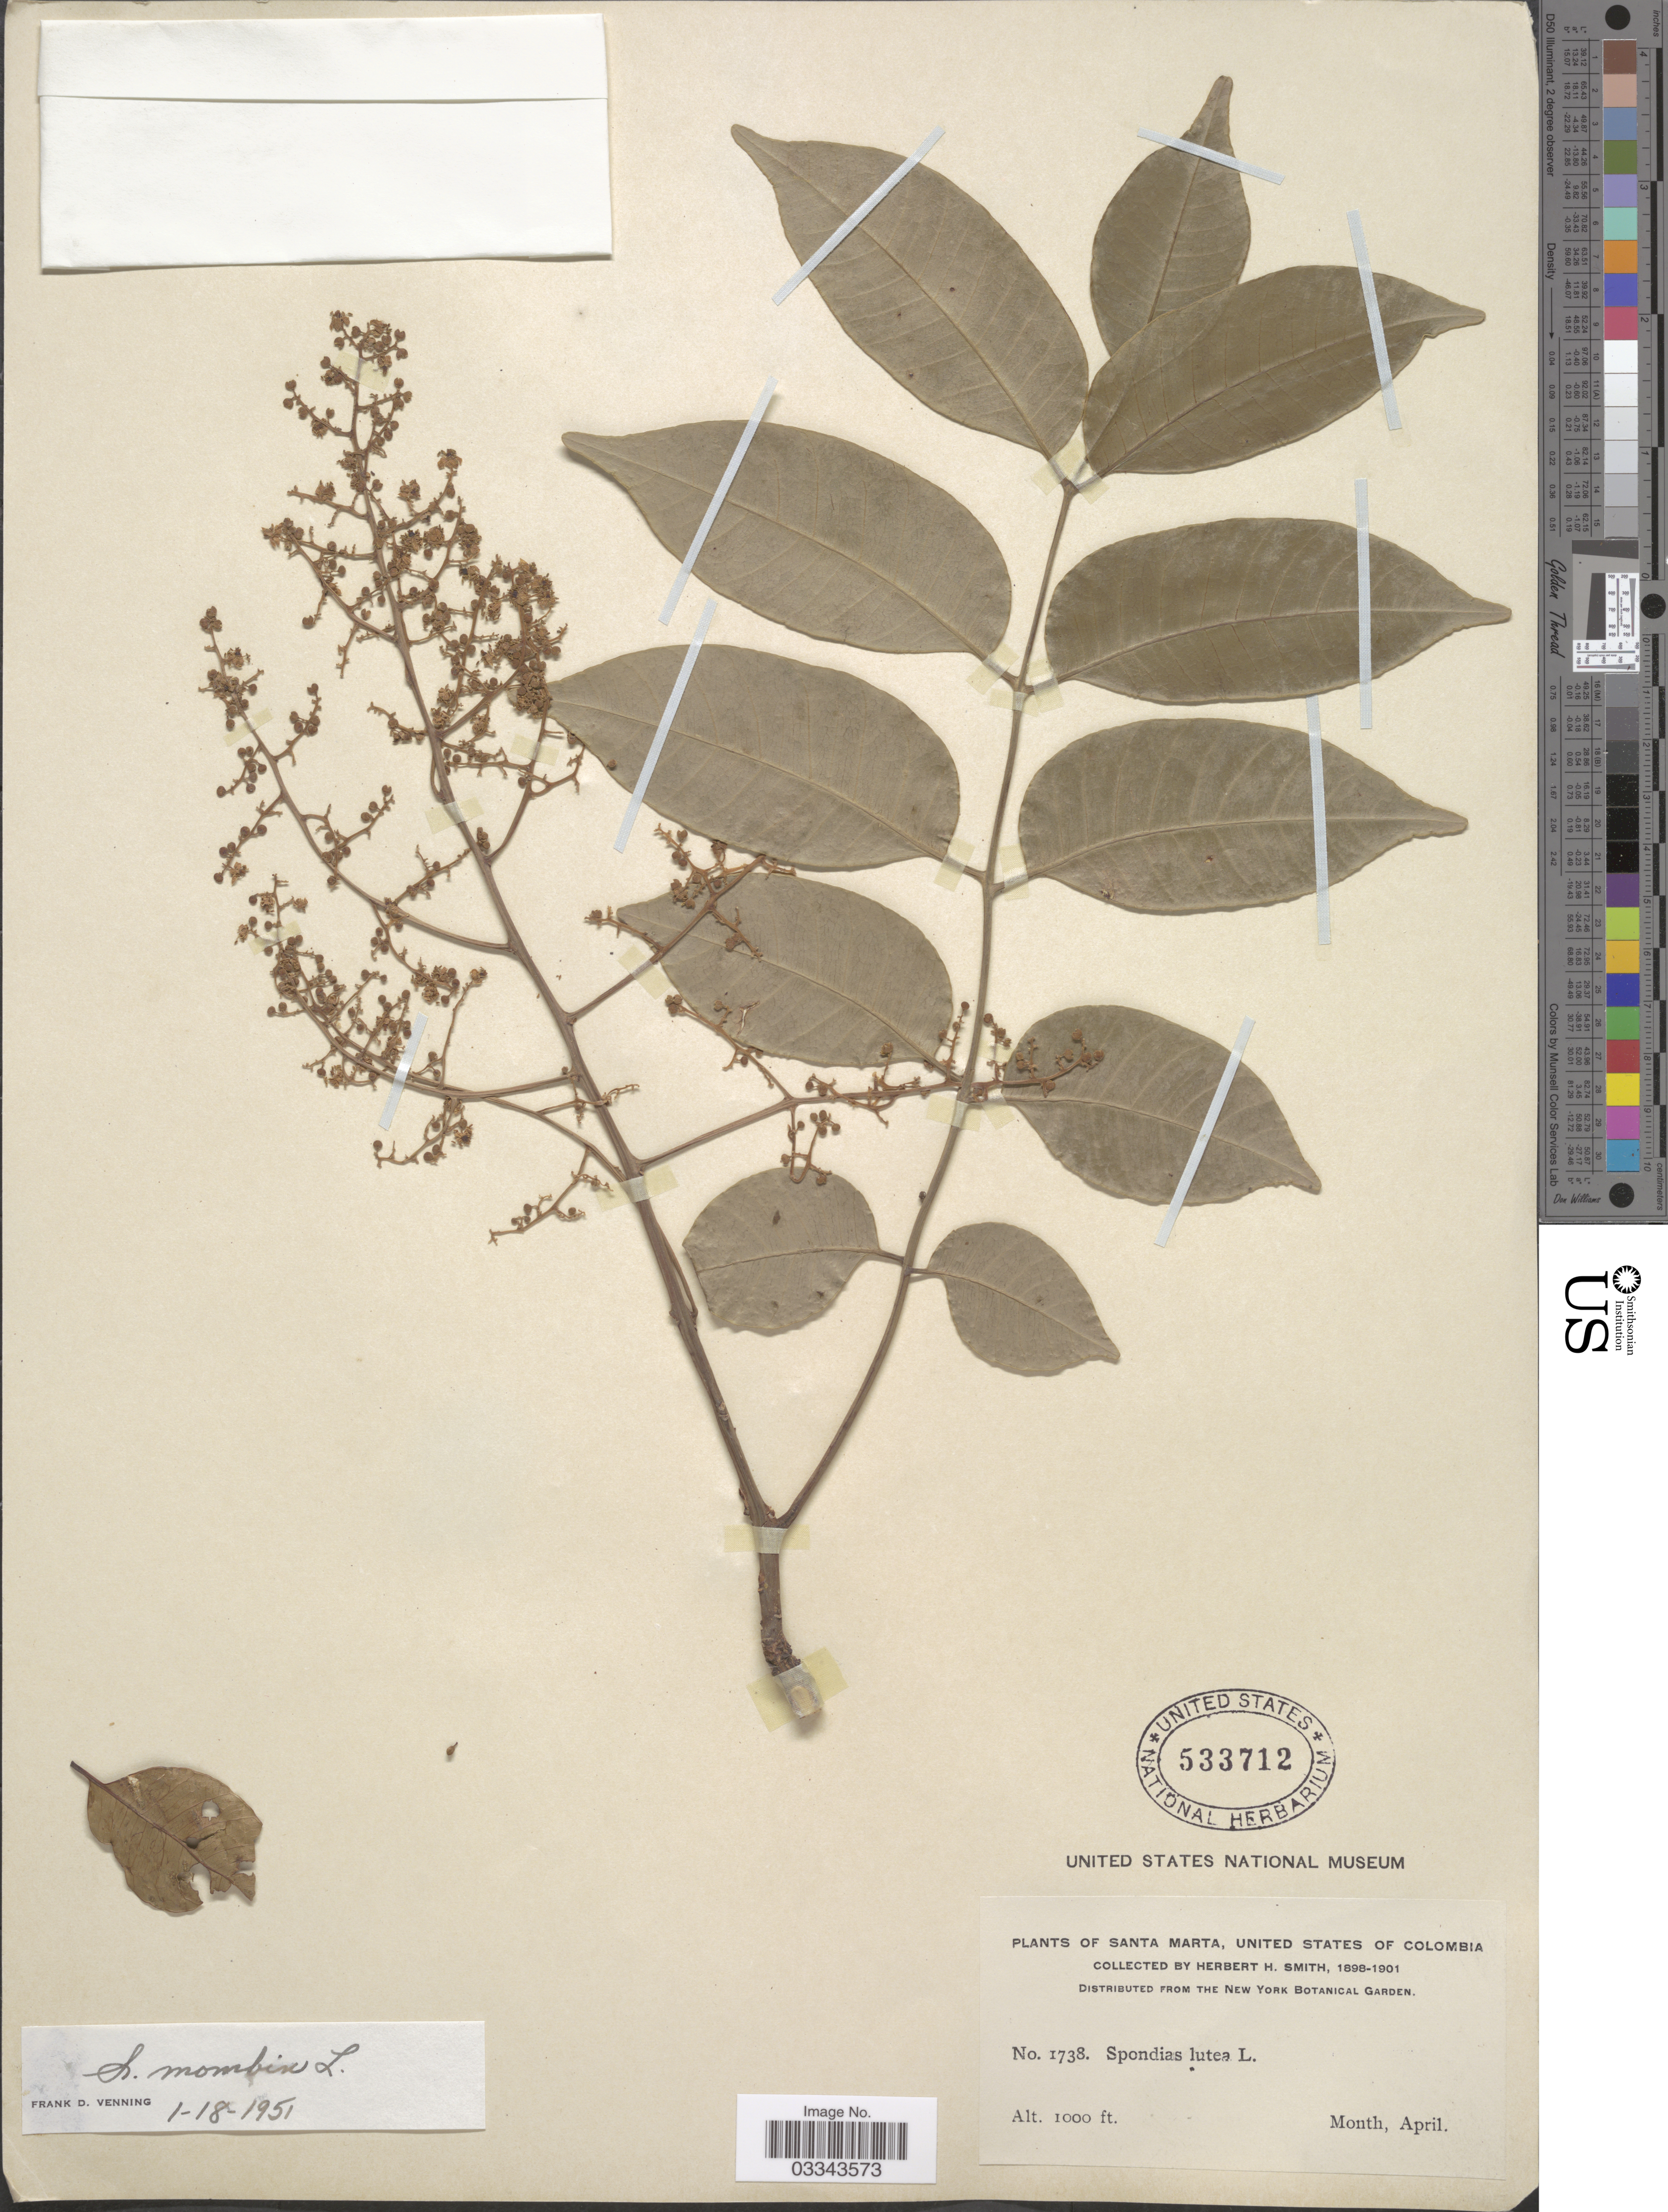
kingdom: Plantae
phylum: Tracheophyta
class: Magnoliopsida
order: Sapindales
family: Anacardiaceae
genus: Spondias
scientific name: Spondias mombin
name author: L.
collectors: Herbert H. Smith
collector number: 1738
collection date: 1898-04/1901-04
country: Colombia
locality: Santa Marta, United States of Colombia.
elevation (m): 305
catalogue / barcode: US 533712